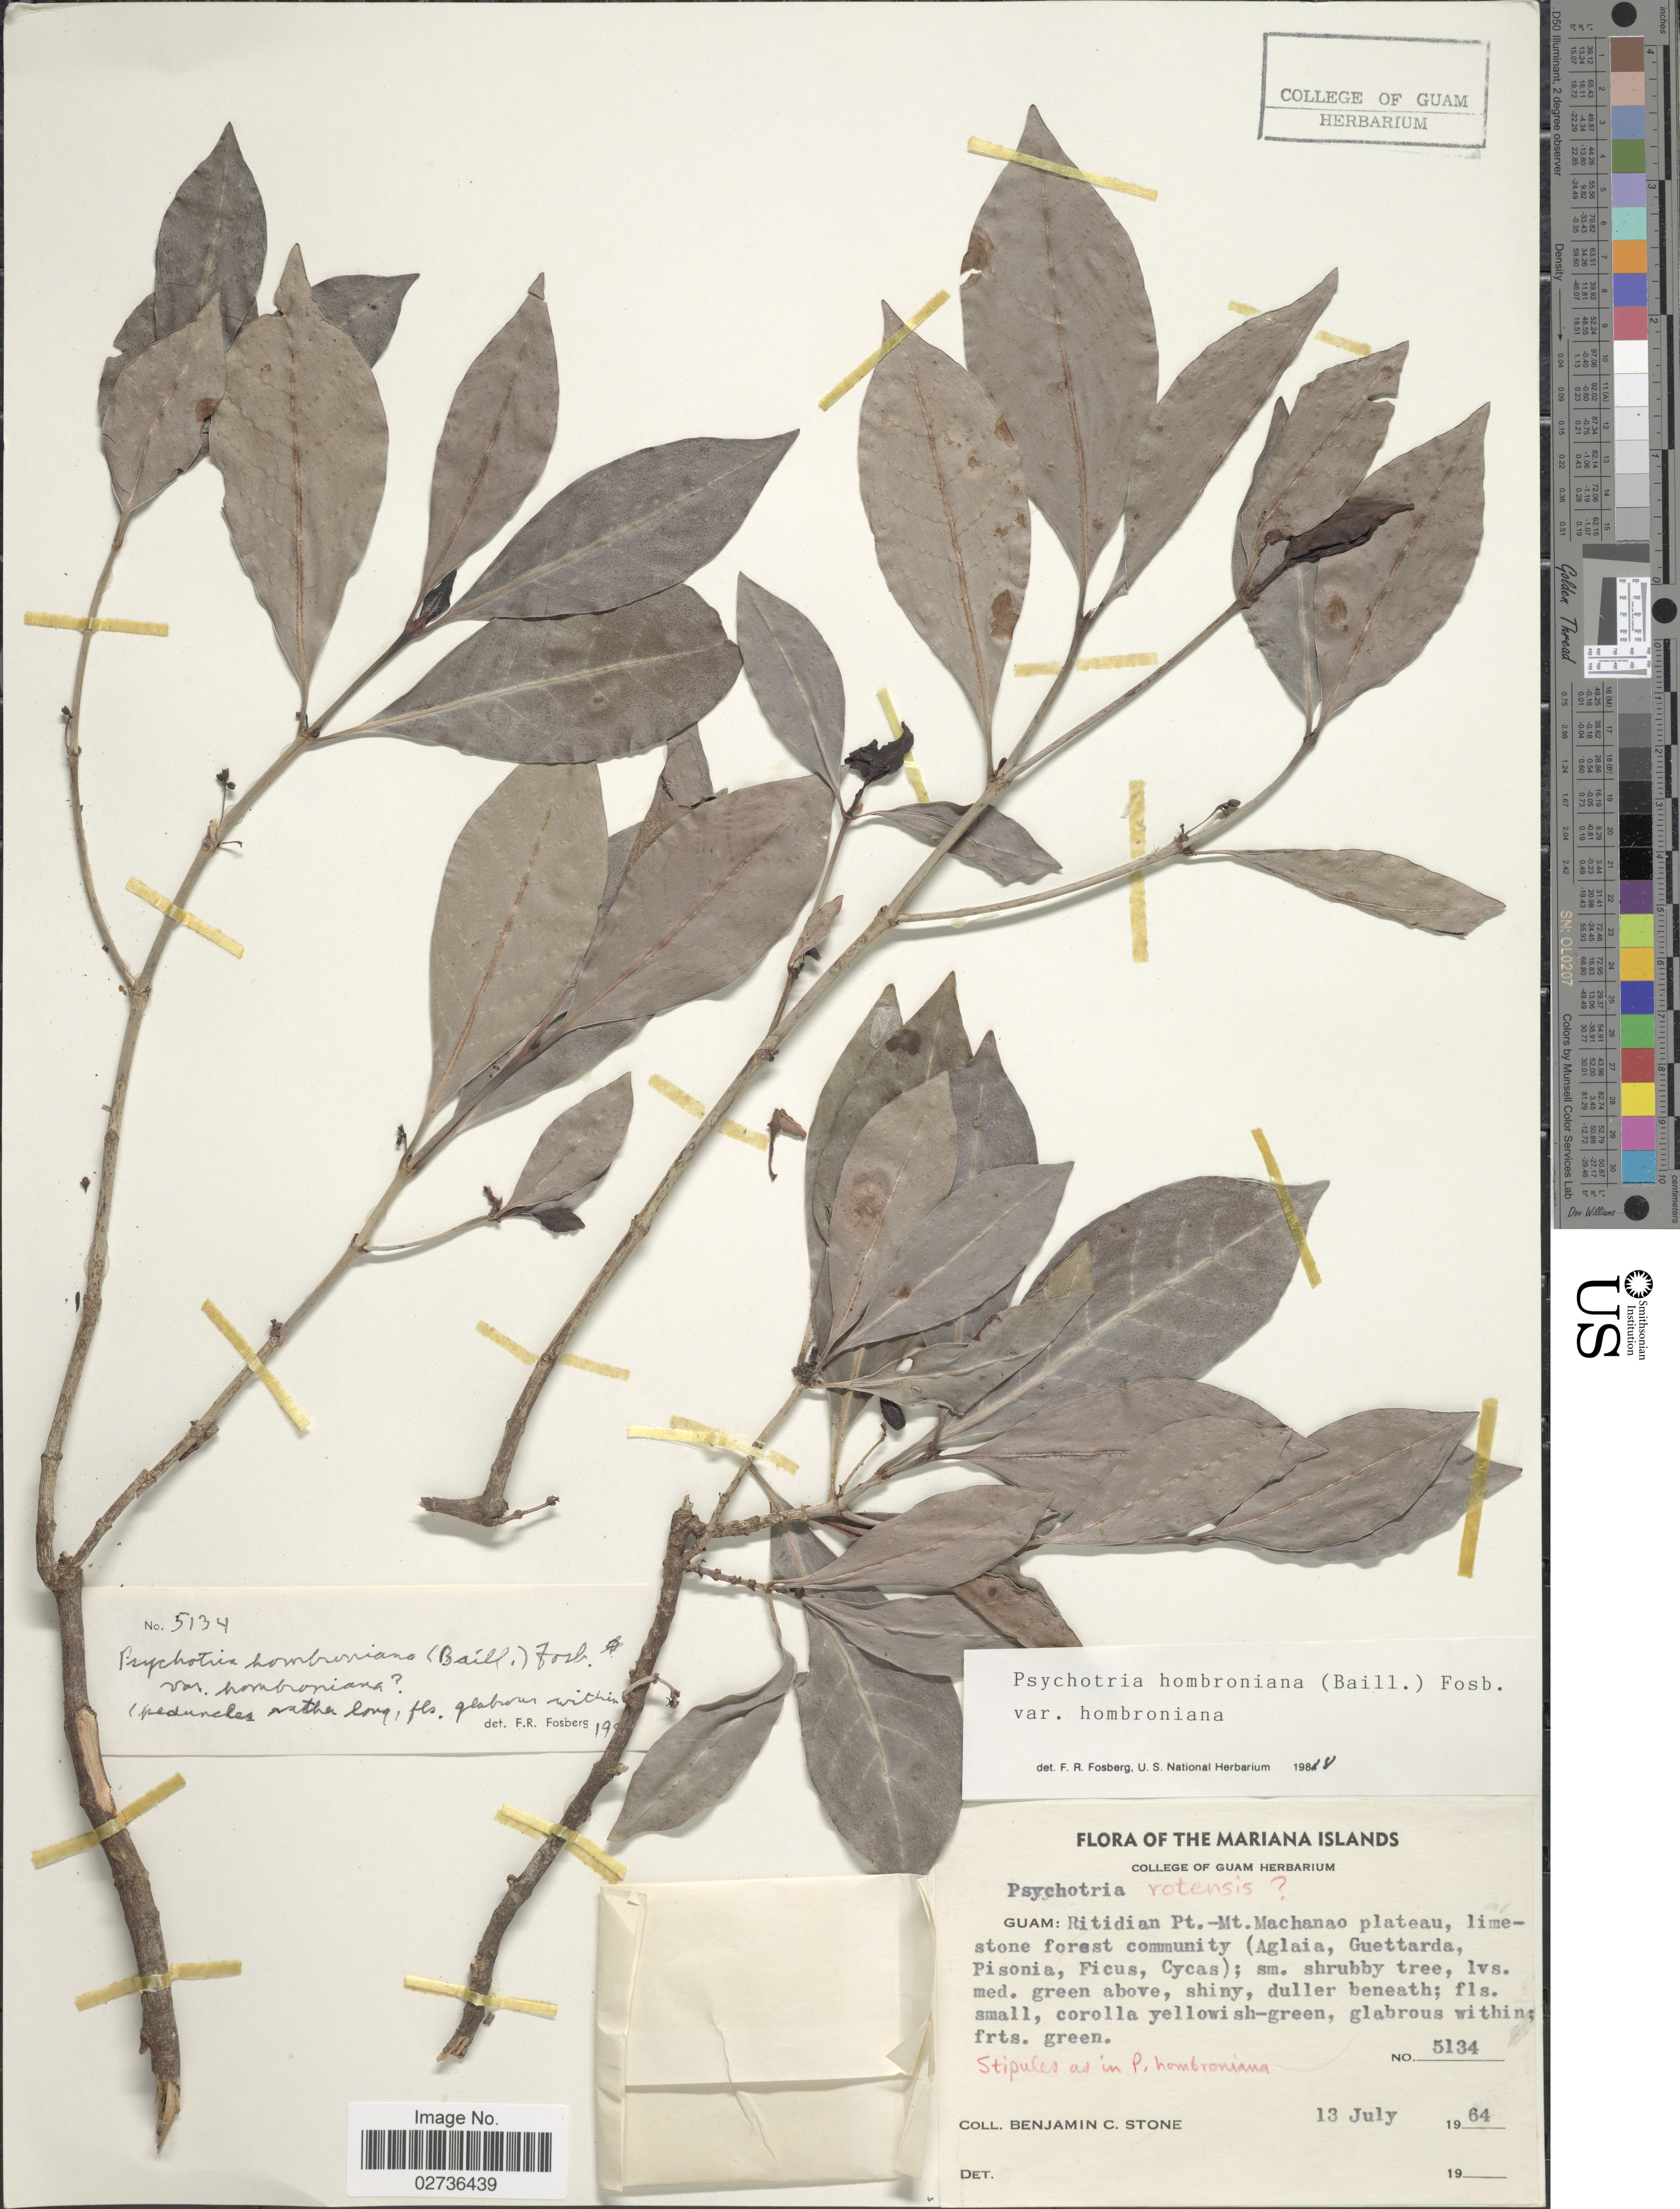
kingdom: Plantae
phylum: Tracheophyta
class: Magnoliopsida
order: Gentianales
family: Rubiaceae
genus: Psychotria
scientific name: Psychotria hombroniana var. hombroniana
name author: (Baill.) Fosberg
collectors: B. C. Stone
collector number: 5134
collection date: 1964-07-13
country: Guam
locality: The Marianas Islands, Guam: Ritidiam Pt.-Mt. Machano plateau, limestone forest community